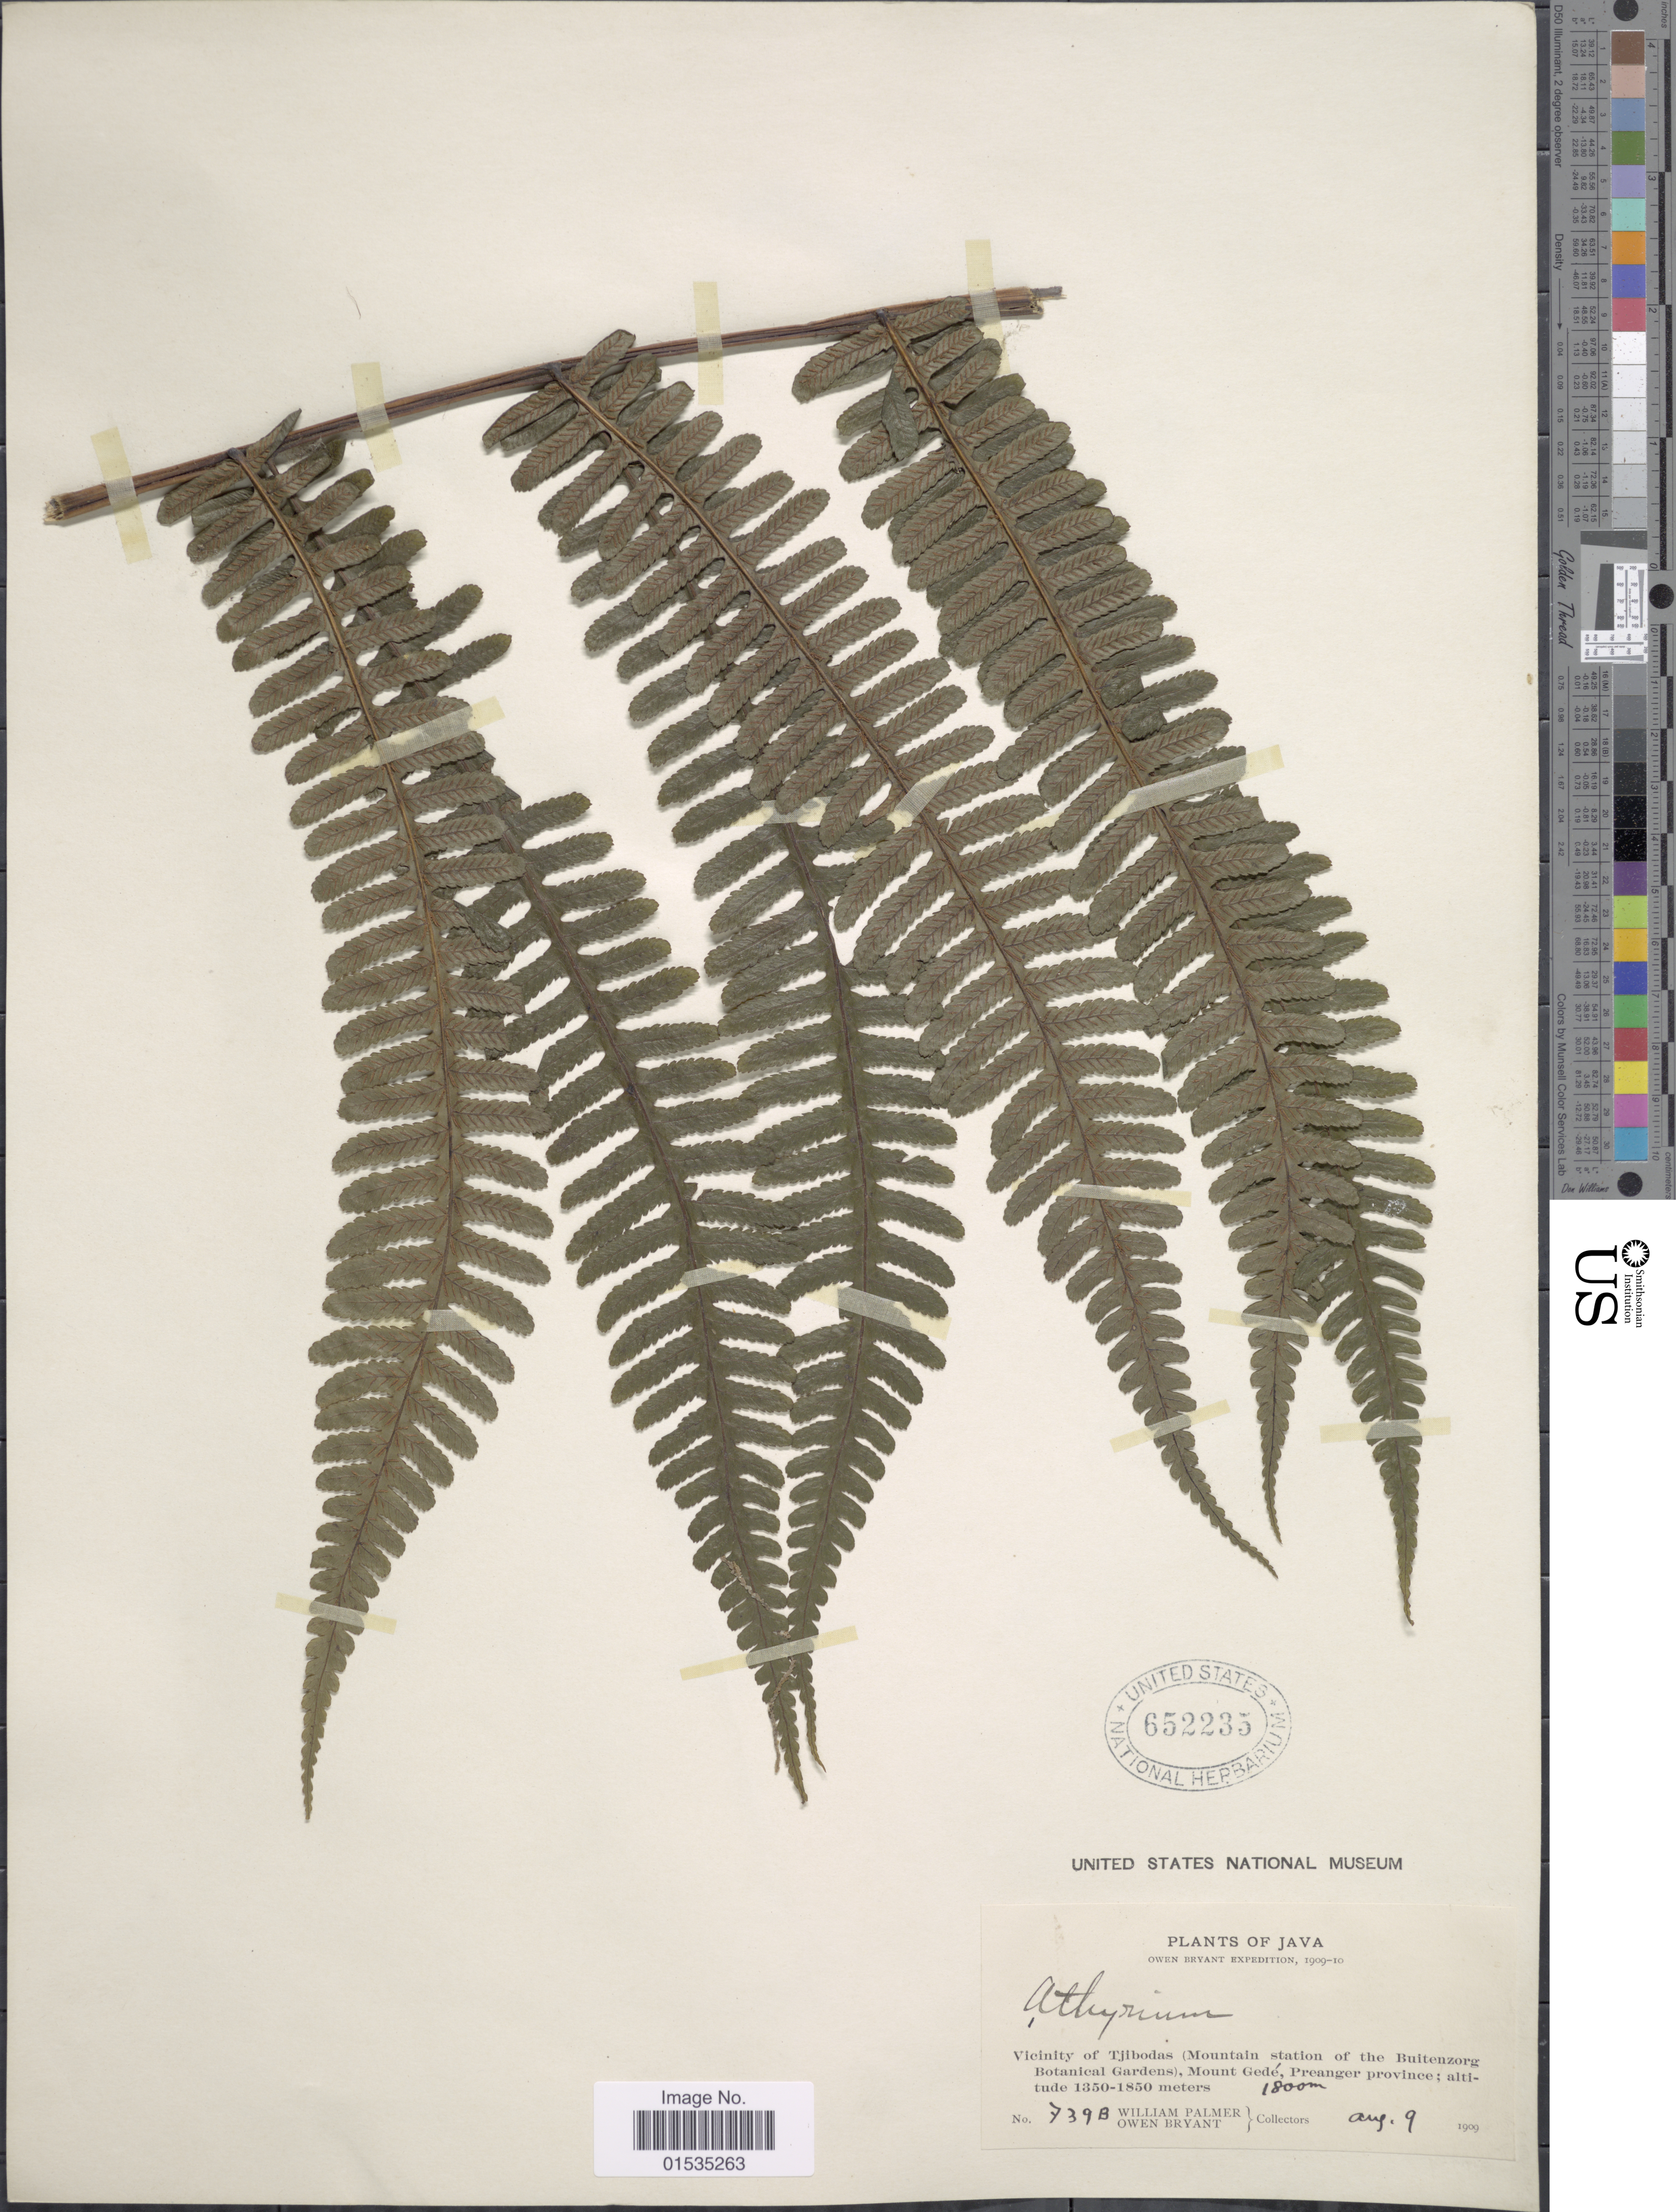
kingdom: Plantae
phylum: Tracheophyta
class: Polypodiopsida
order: Polypodiales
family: Athyriaceae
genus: Diplazium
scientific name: Diplazium speciosum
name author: Brack. in Wilkes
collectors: W. Palmer & O. Bryant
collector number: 739B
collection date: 1909-08-09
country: Indonesia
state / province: Java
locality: Vicinity of Tjibodas (Mountains station of the Buitenzorg Botanical Gardens), Mount Gedé, Preanger Province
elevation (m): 1800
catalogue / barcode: US 652235